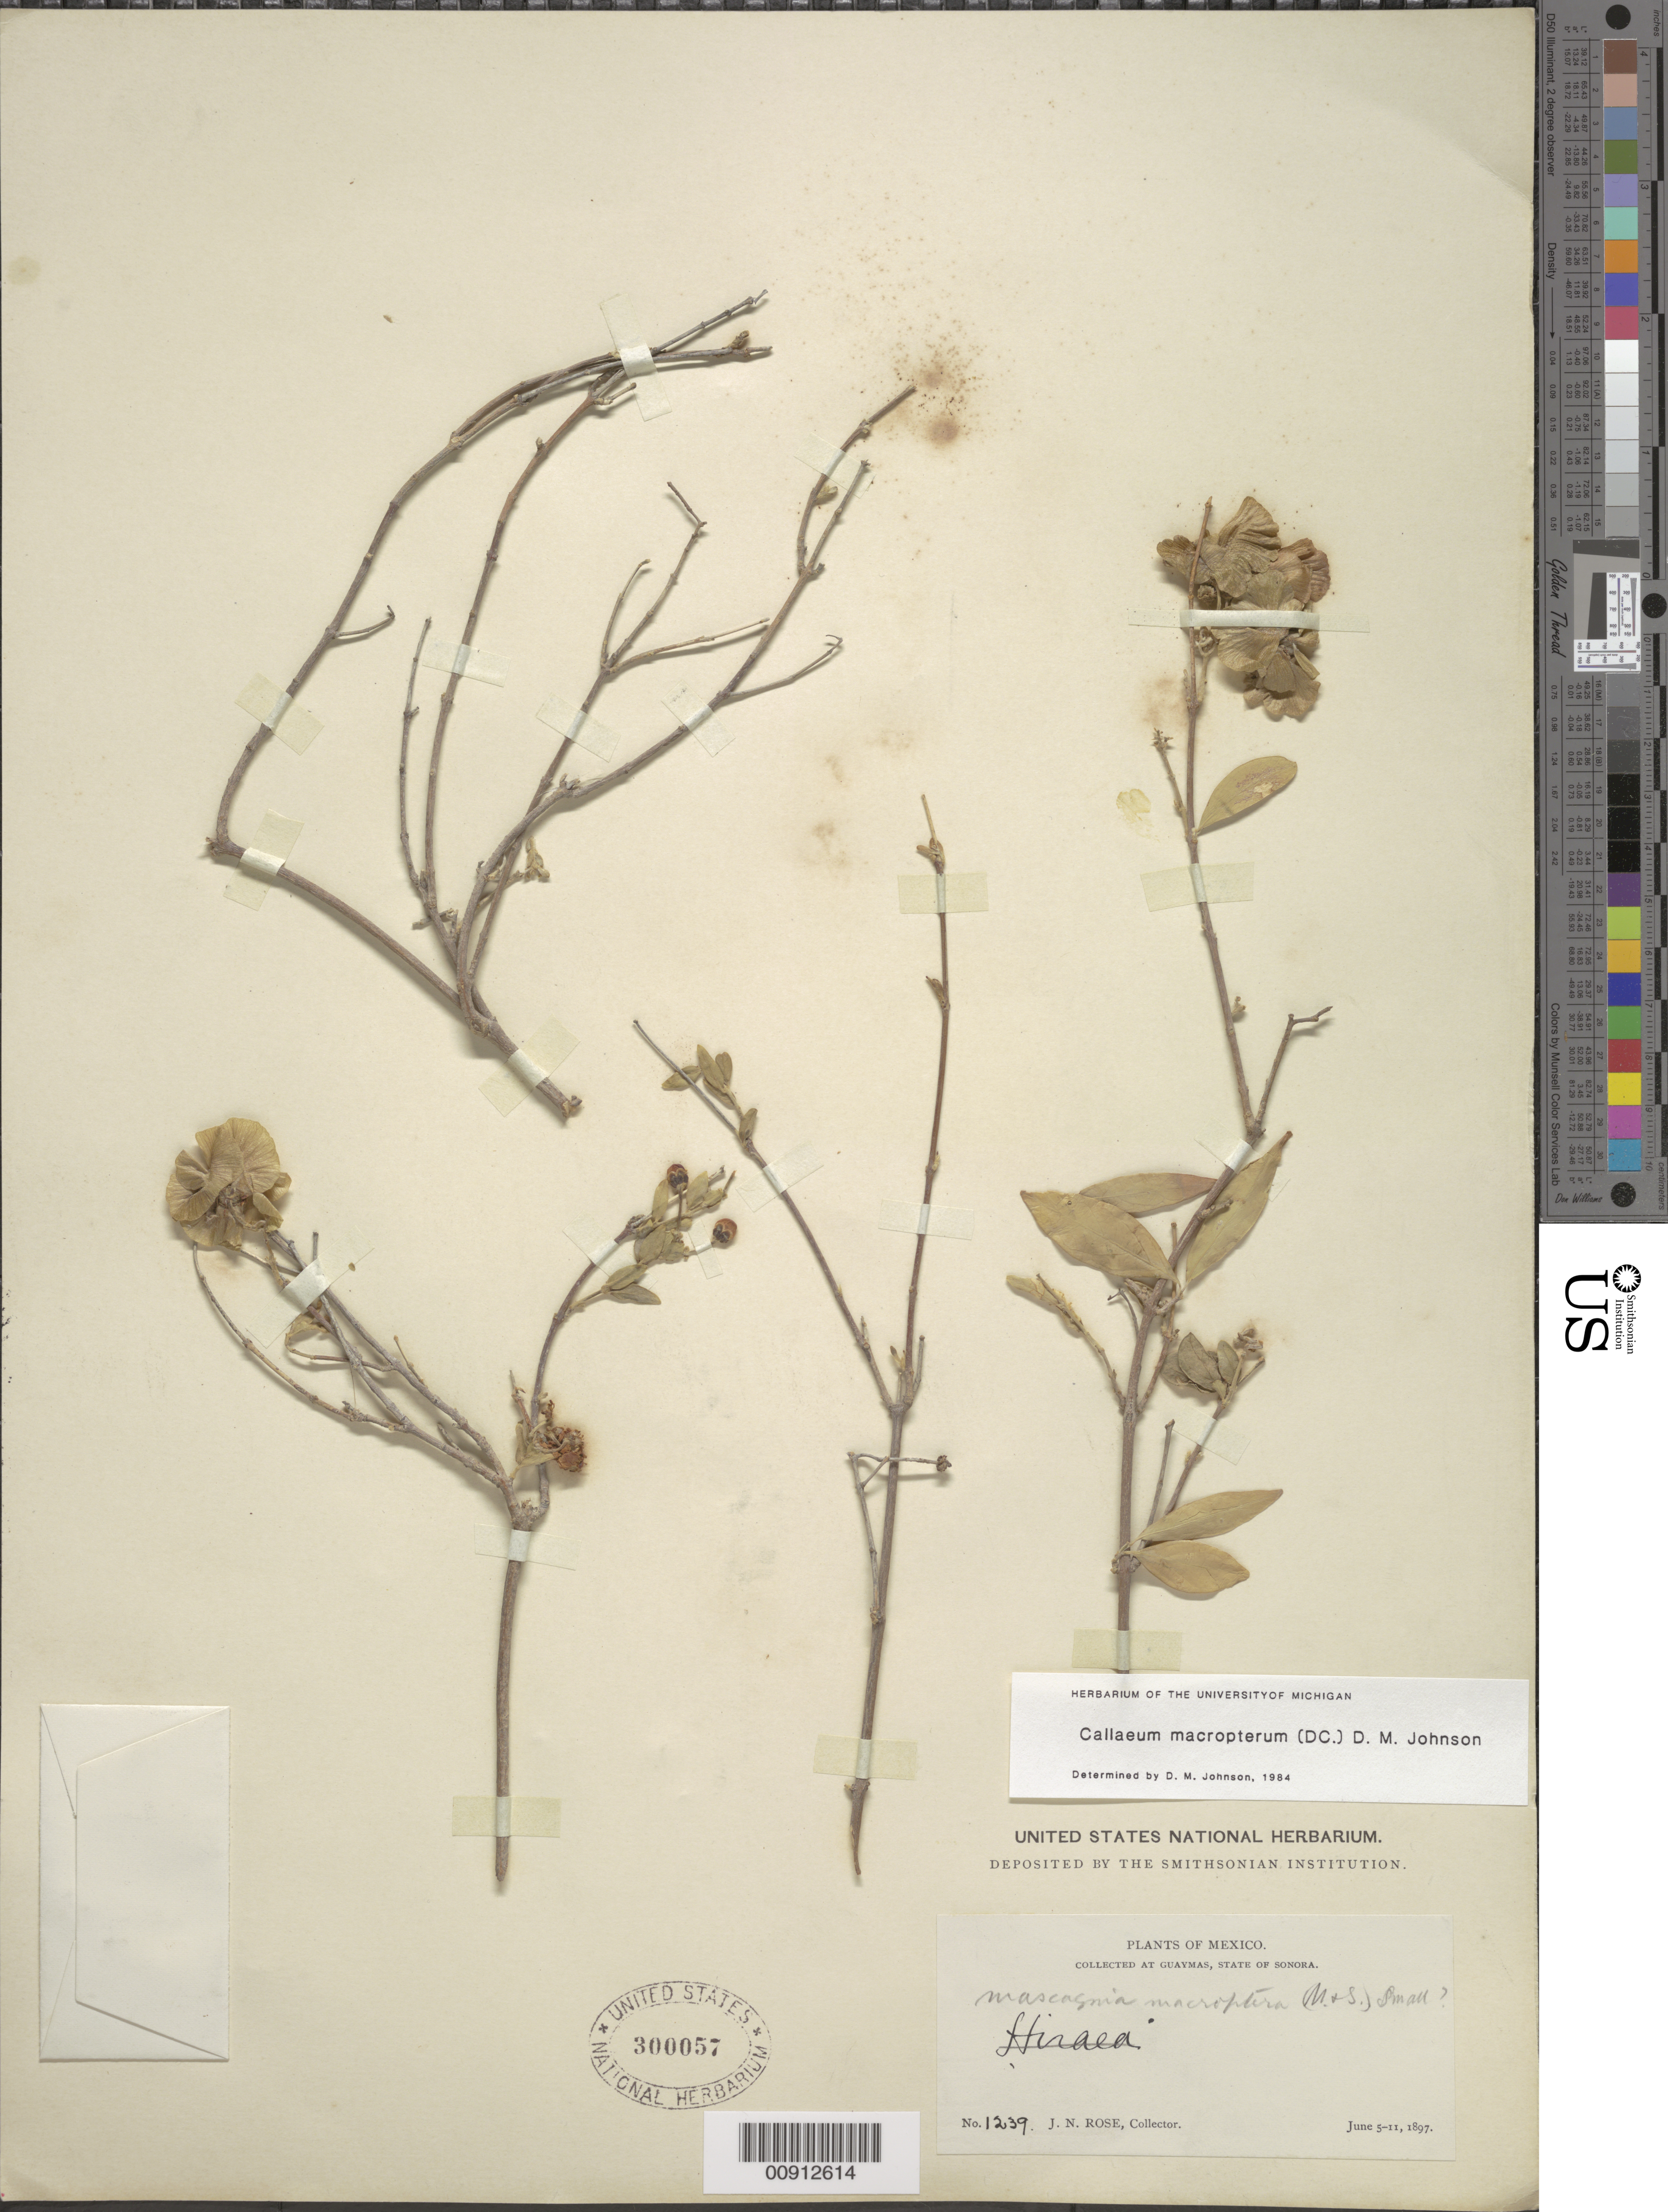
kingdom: Plantae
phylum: Tracheophyta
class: Magnoliopsida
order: Malpighiales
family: Malpighiaceae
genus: Callaeum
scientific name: Callaeum macropterum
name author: (Moc. & Sessé ex DC.) D.M. Johnson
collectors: J. N. Rose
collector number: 1239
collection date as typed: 05 Jun 1897 to 11 Jun 1897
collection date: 1897-06-05/1897-06-11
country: Mexico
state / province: Sonora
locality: Guaymas, State of Sonora.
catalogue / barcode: US 300057